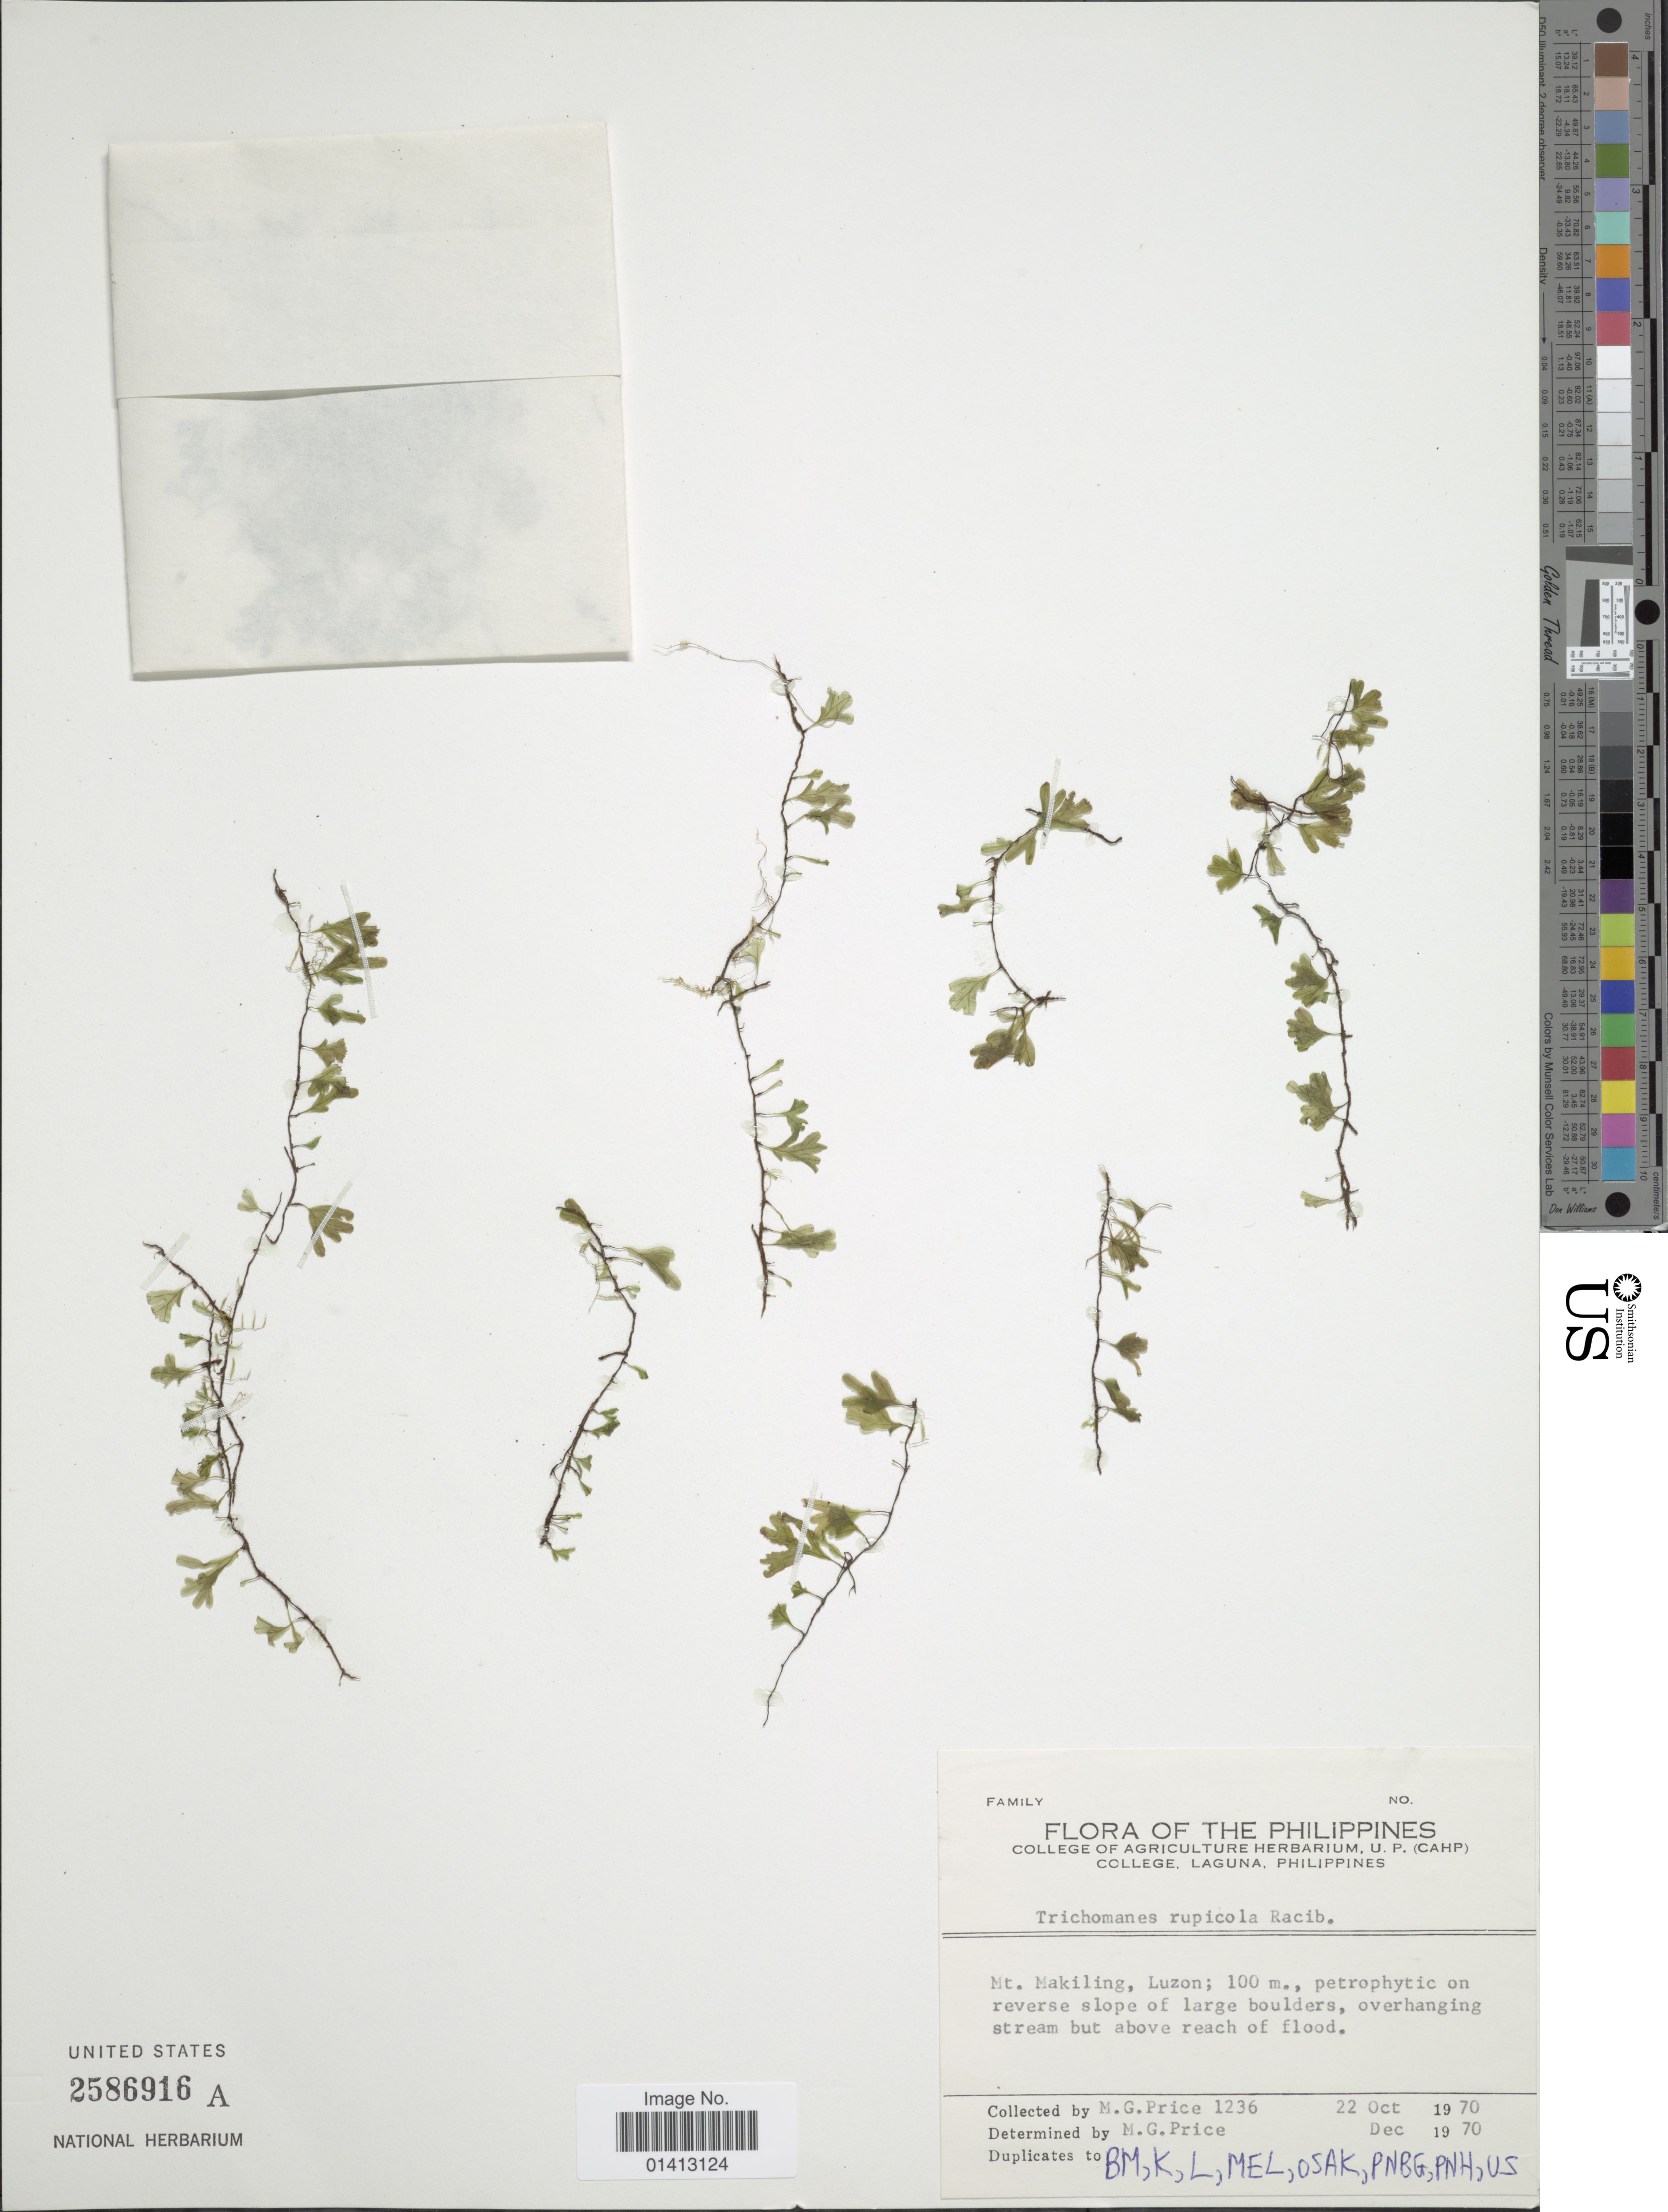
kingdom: Plantae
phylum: Tracheophyta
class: Polypodiopsida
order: Hymenophyllales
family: Hymenophyllaceae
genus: Crepidomanes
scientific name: Crepidomanes rupicolum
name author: (Racib.) Copel.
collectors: M. G. Price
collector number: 1236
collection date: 1970-10-22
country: Philippines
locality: Mt Makiling, Luzon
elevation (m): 100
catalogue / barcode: US 2586916A